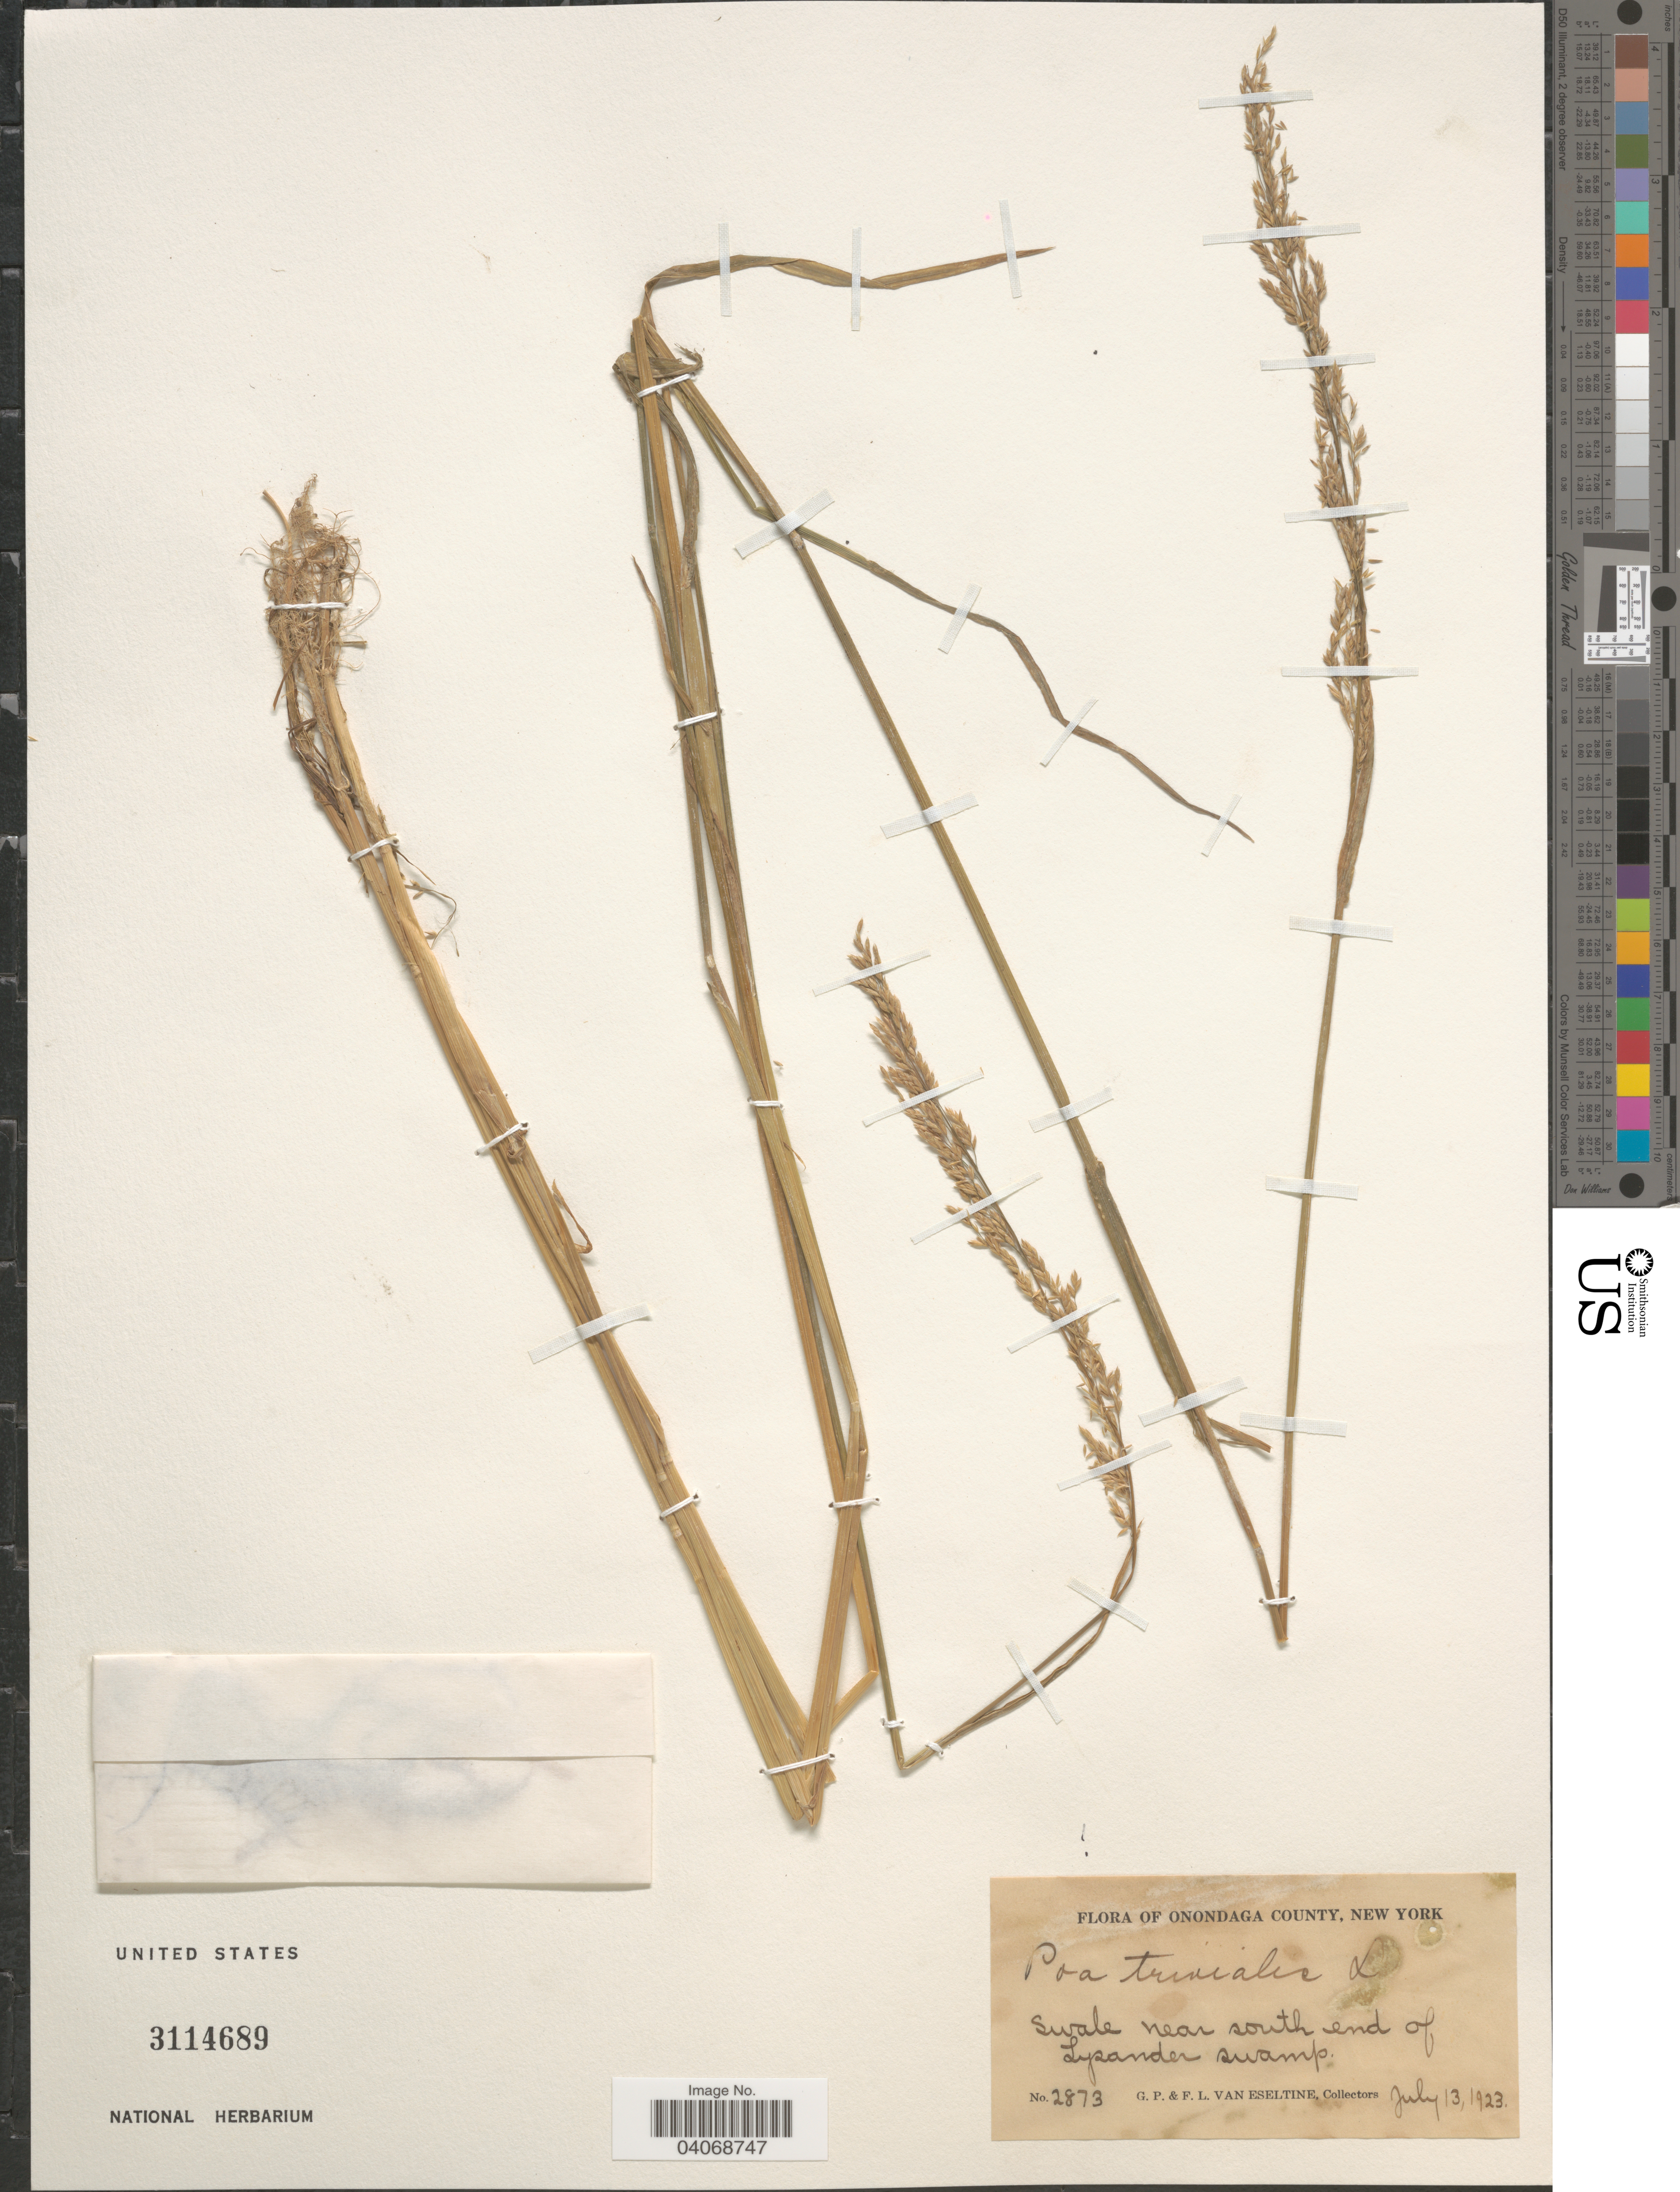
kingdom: Plantae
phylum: Tracheophyta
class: Liliopsida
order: Poales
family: Poaceae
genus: Poa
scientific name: Poa trivialis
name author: L.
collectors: G. P. Van Eseltine & F. Van eseltine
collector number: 2873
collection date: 1923-07-13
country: United States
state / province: New York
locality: Onondaga County. Swale near south end of Lysander swamp.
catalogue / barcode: US 3114689